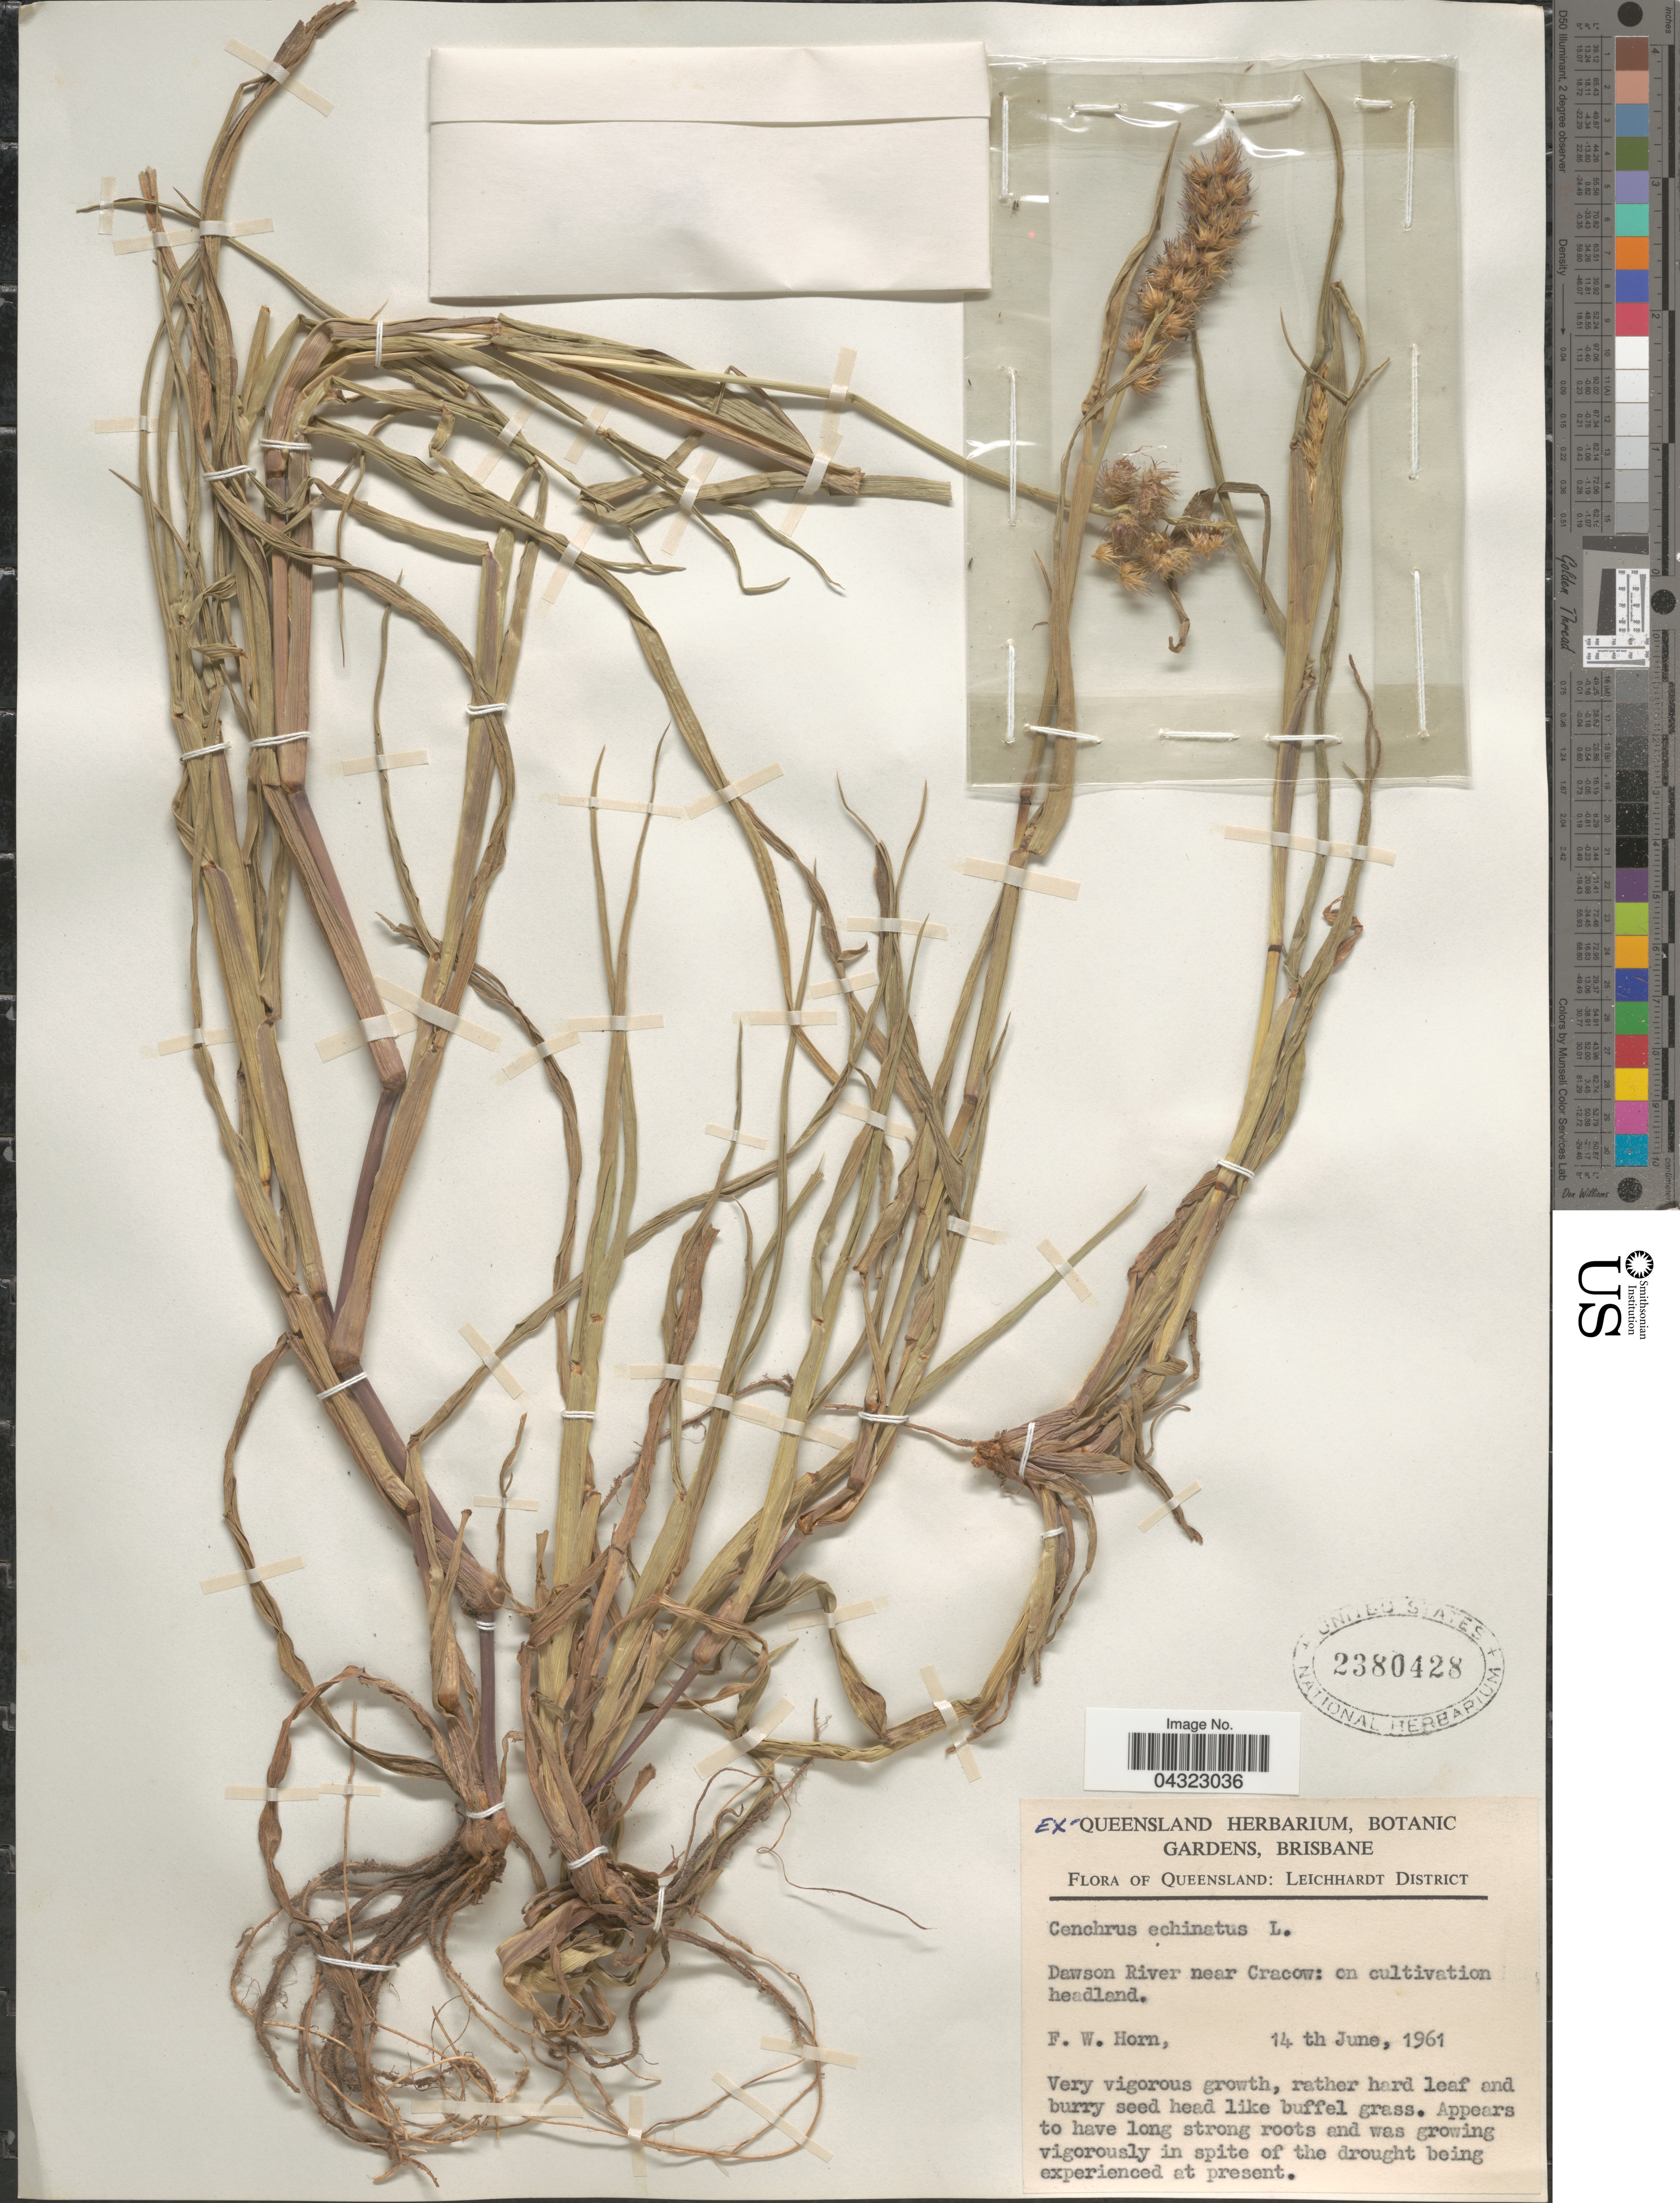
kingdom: Plantae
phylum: Tracheophyta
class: Liliopsida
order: Poales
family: Poaceae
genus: Cenchrus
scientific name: Cenchrus echinatus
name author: L.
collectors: F. Horn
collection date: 1961-06-14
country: Australia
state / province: Queensland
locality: Leichhardt District. Dawson River near Cracow: on cultivation headland.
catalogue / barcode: US 2308428